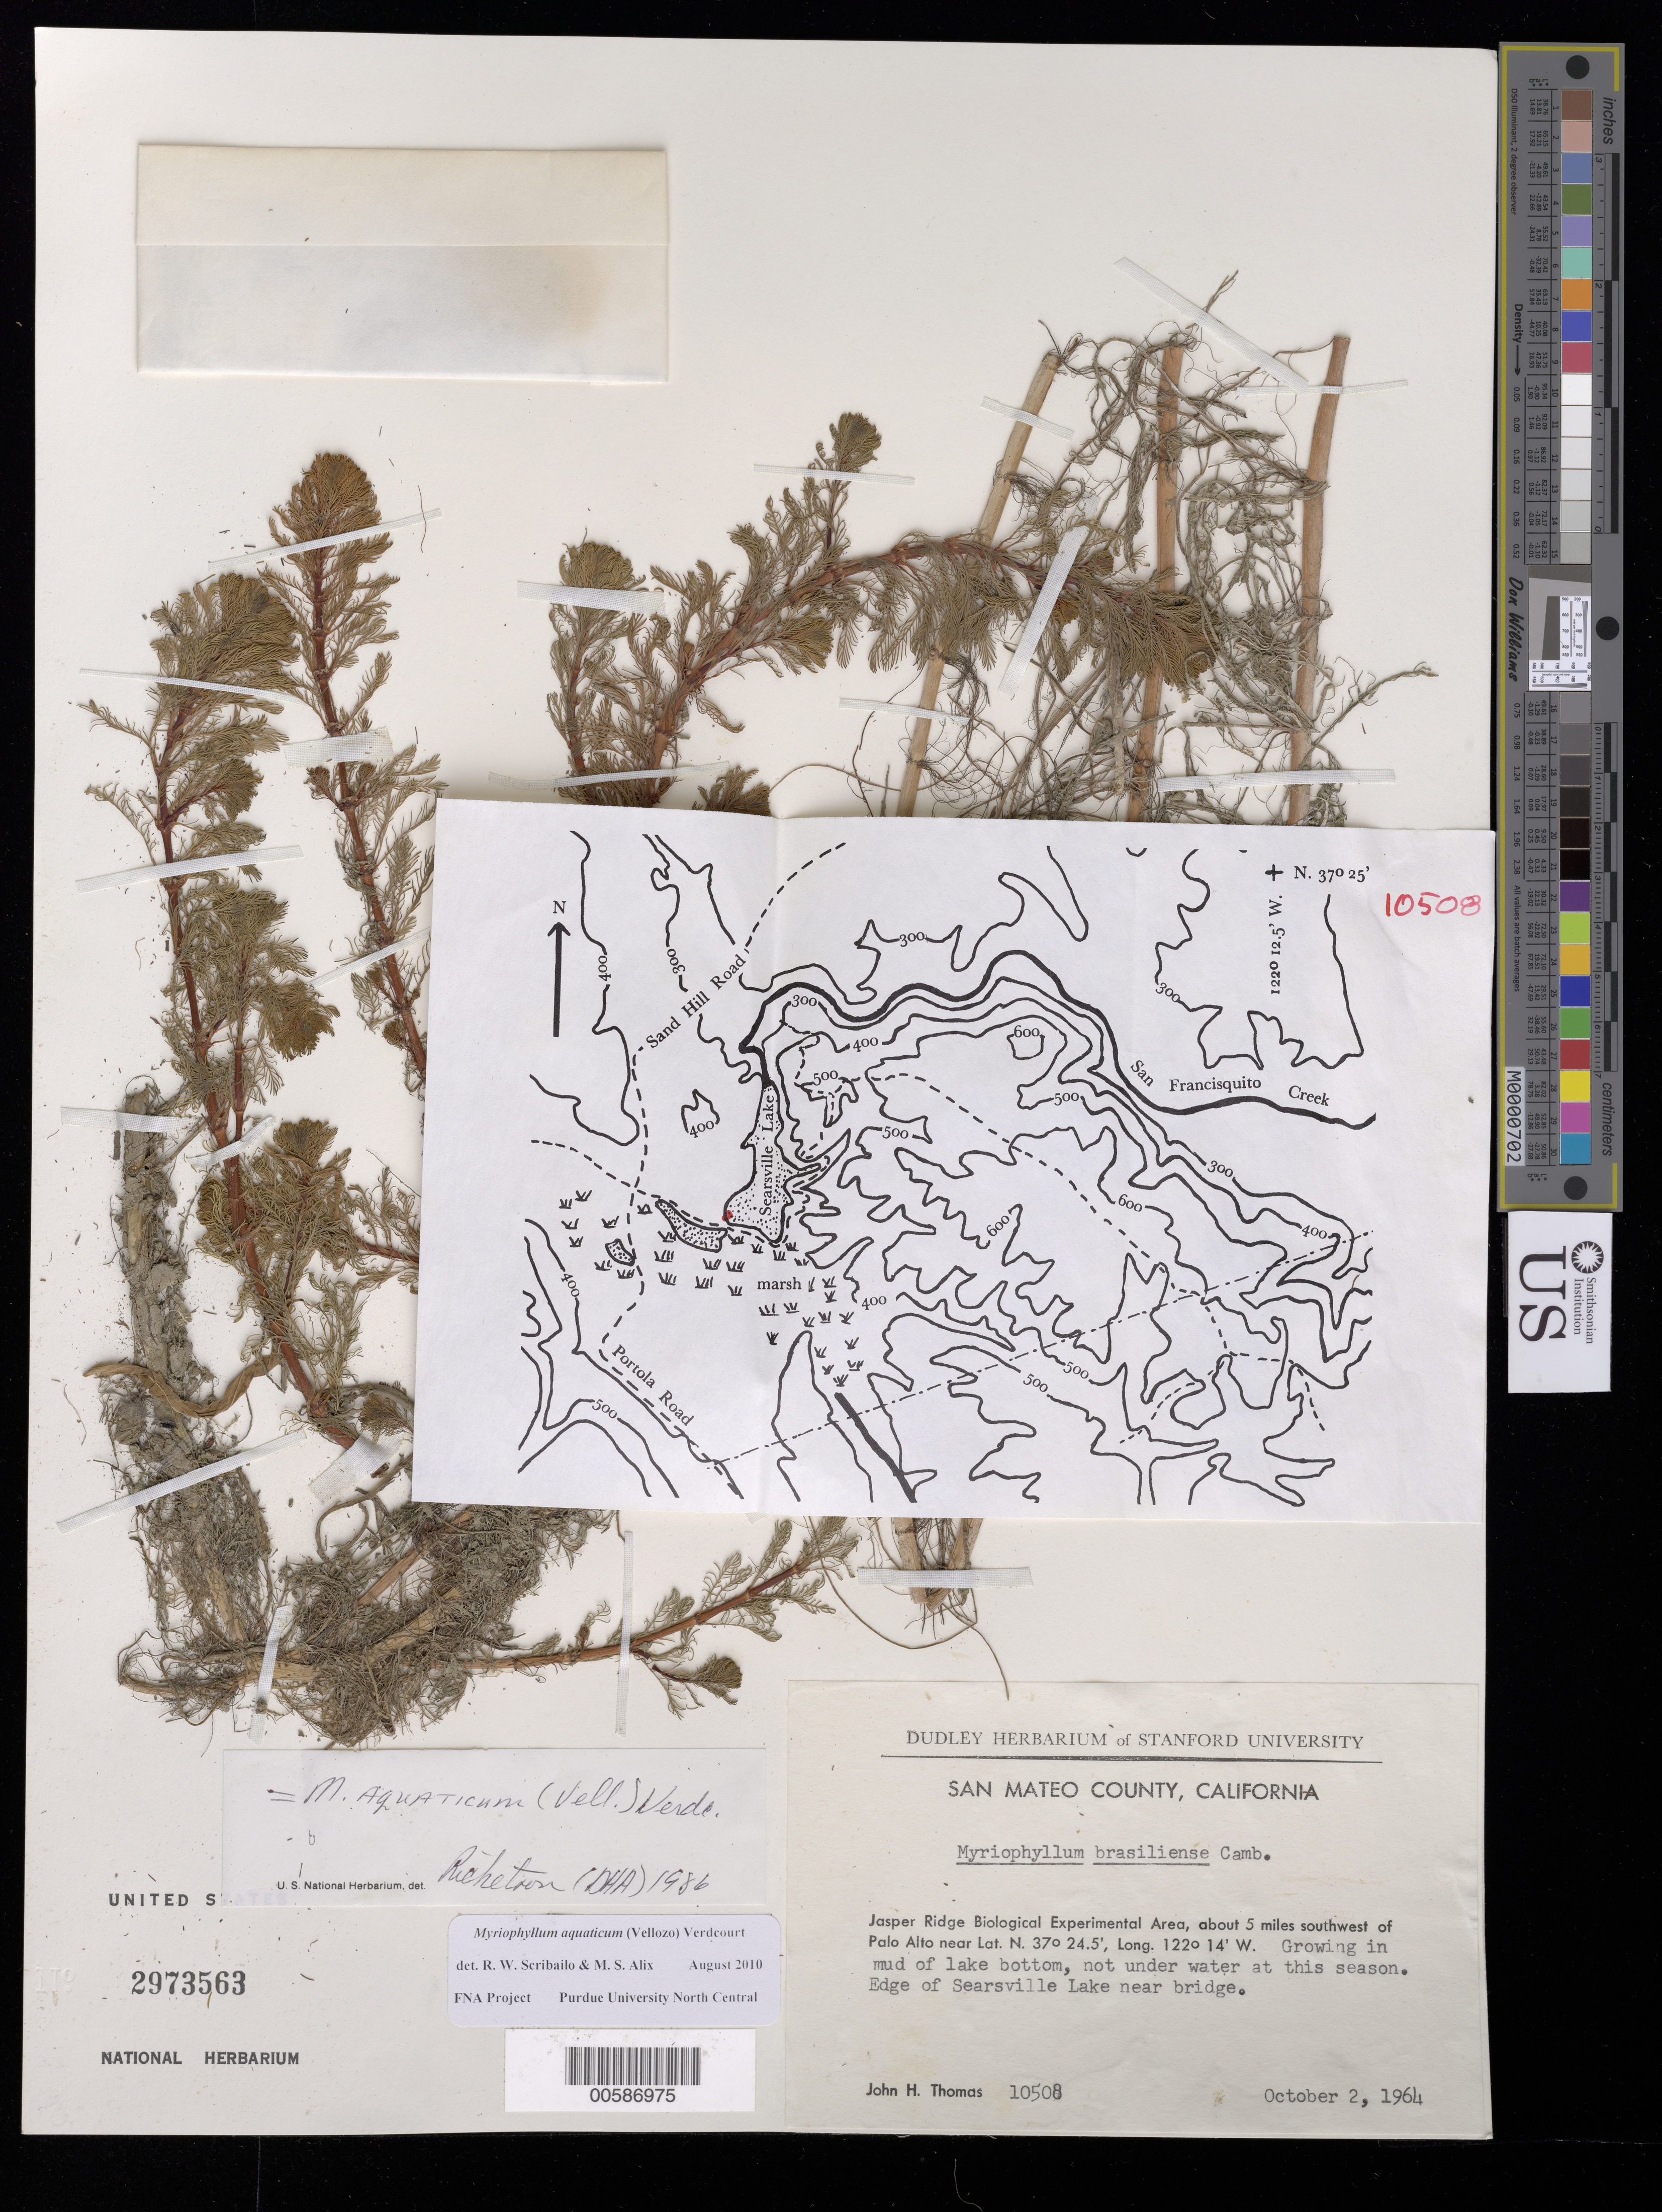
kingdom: Plantae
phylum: Tracheophyta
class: Magnoliopsida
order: Saxifragales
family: Haloragaceae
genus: Myriophyllum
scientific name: Myriophyllum aquaticum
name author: (Vell.) Verdc.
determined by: Scribailo, R. W.; Alix, M. S.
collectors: J. H. Thomas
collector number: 10508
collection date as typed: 02 Oct 1964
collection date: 1964-10-02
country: United States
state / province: California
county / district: San Mateo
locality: Jasper Ridge Biological Experimental Area, SW of Palo Alto, Searsville Lake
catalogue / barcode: US 2973563